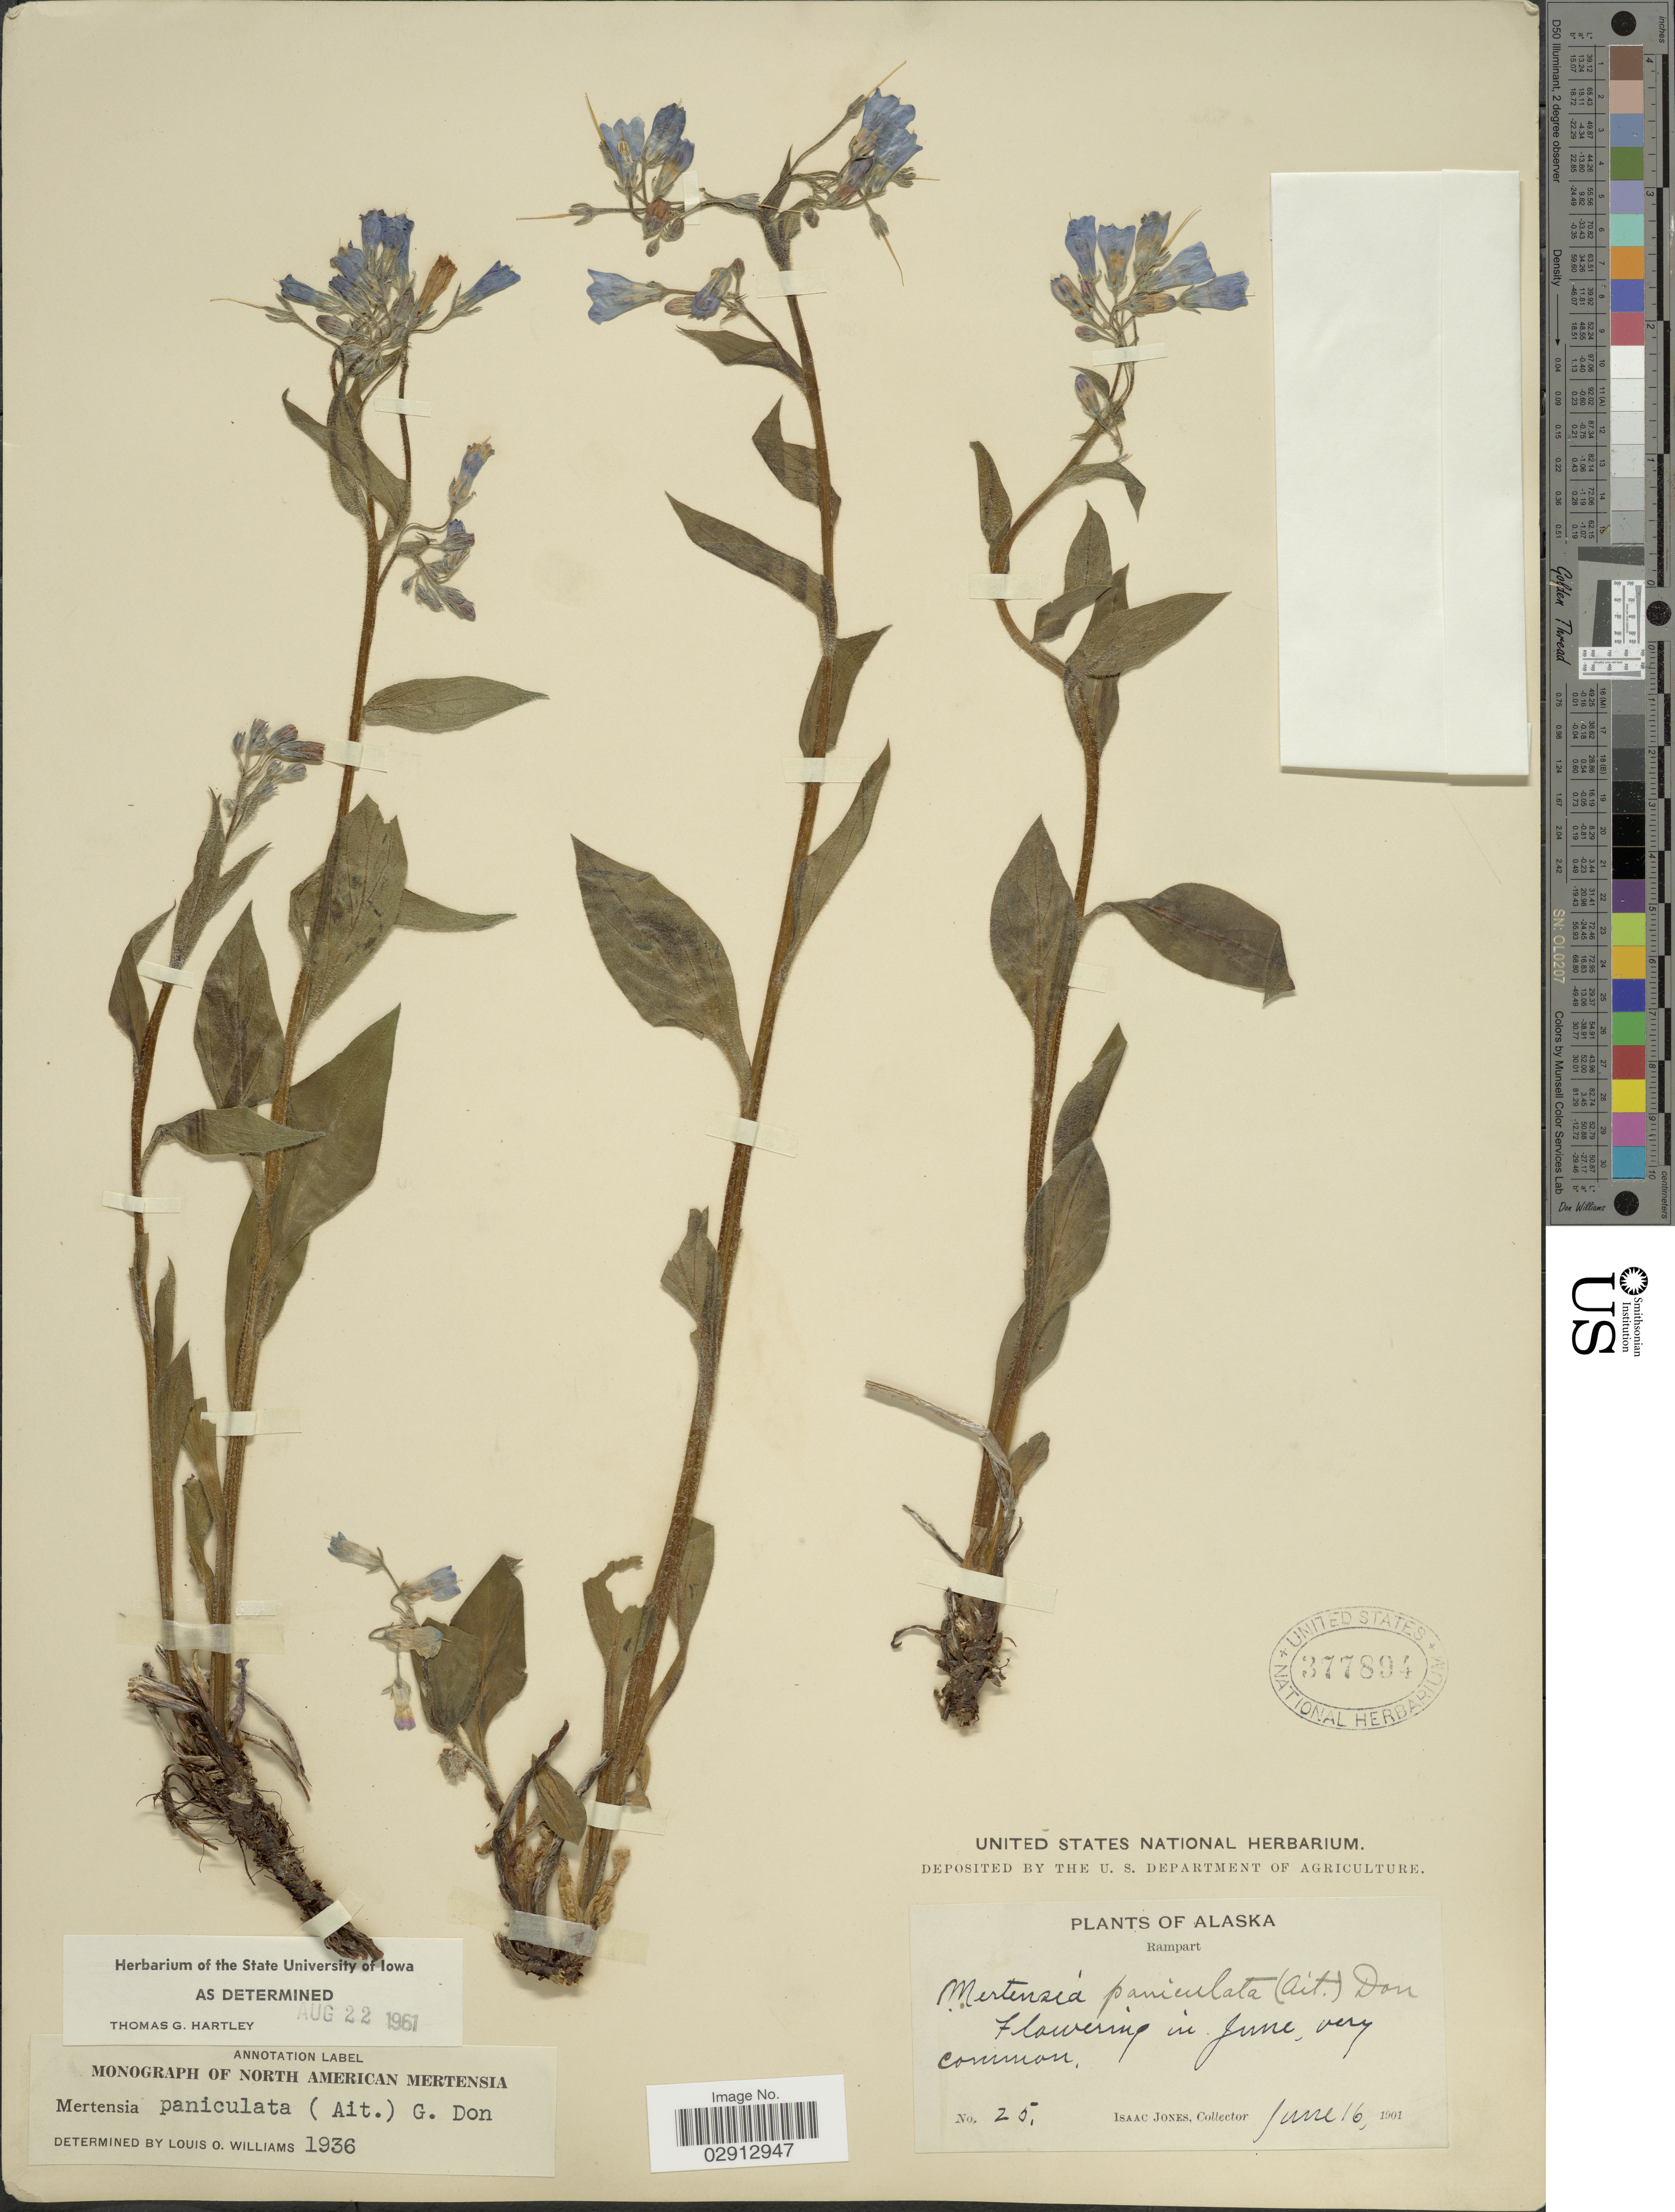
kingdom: Plantae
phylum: Tracheophyta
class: Magnoliopsida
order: Boraginales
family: Boraginaceae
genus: Mertensia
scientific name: Mertensia paniculata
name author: (Aiton) G. Don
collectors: I. Jones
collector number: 25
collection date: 1901-06-16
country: United States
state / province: Alaska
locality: Rampart.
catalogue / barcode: US 377894